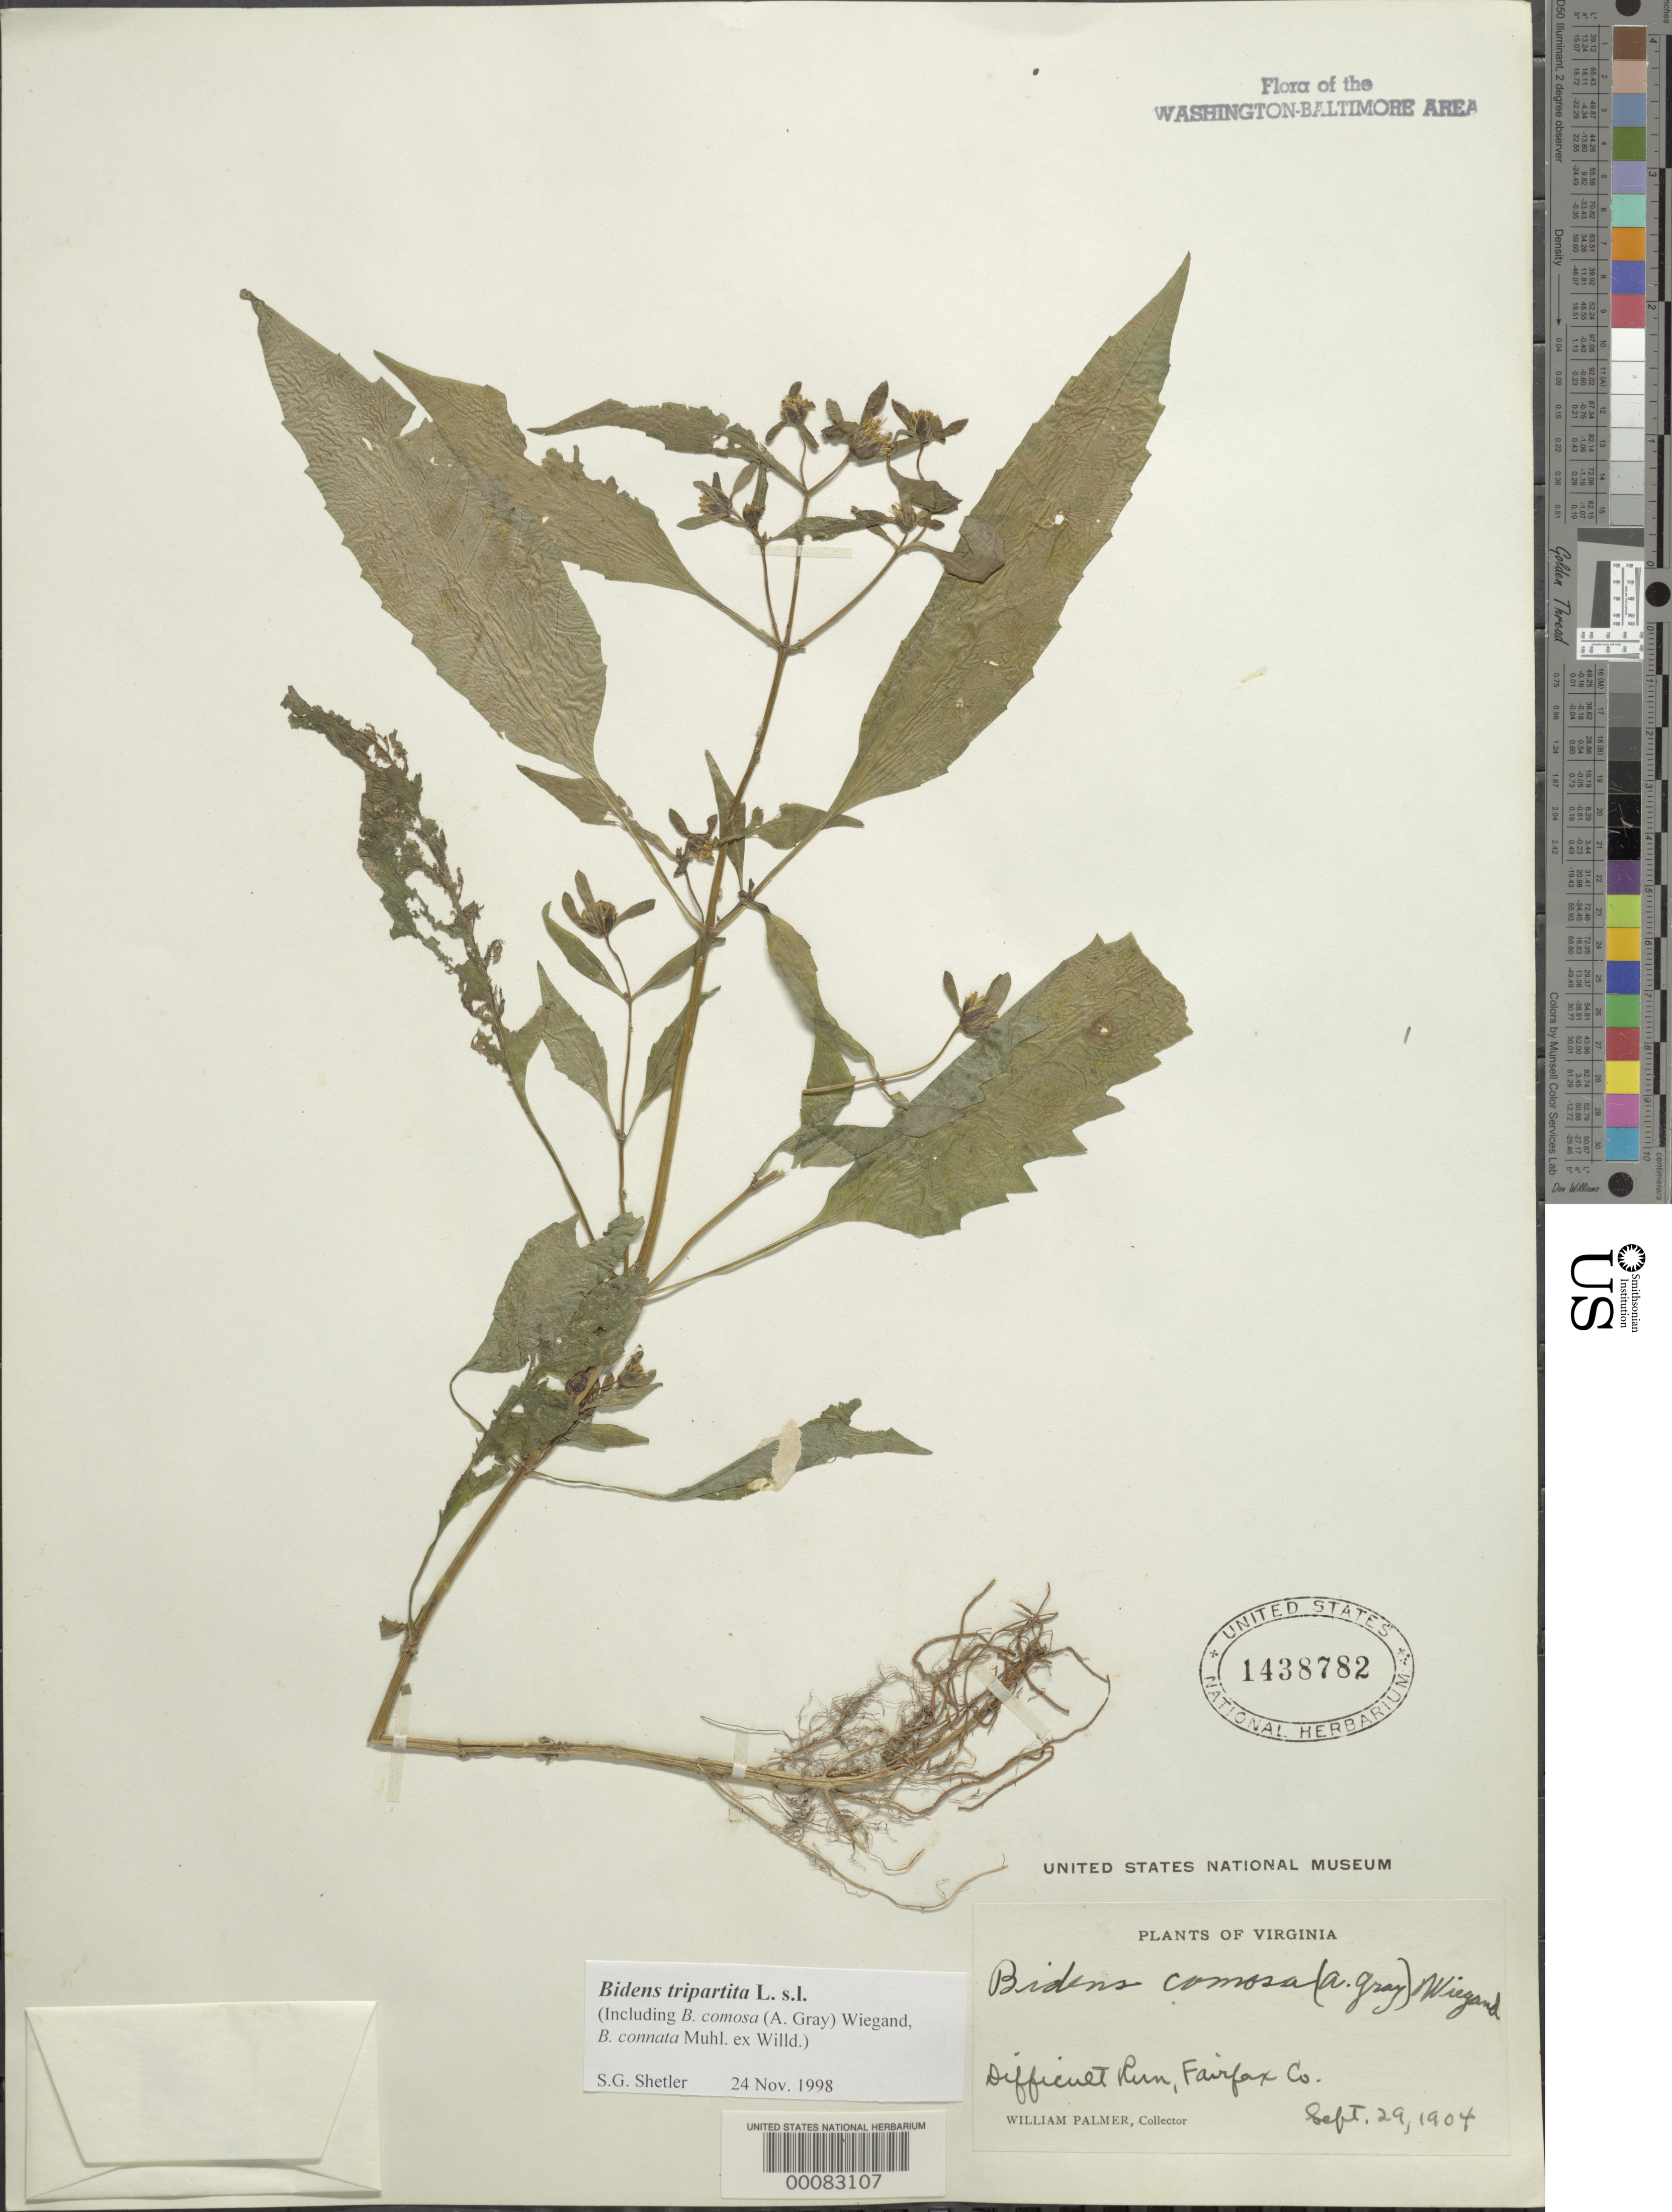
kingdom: Plantae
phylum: Tracheophyta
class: Magnoliopsida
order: Asterales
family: Asteraceae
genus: Bidens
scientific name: Bidens tripartita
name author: L.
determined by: Shetler, Stanwyn G., (US), NMNH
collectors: W. Palmer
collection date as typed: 29 Sep 1904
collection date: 1904-09-29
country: United States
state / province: Virginia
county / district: Fairfax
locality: Difficult Run C. & O. Canal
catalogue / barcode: US 1438782